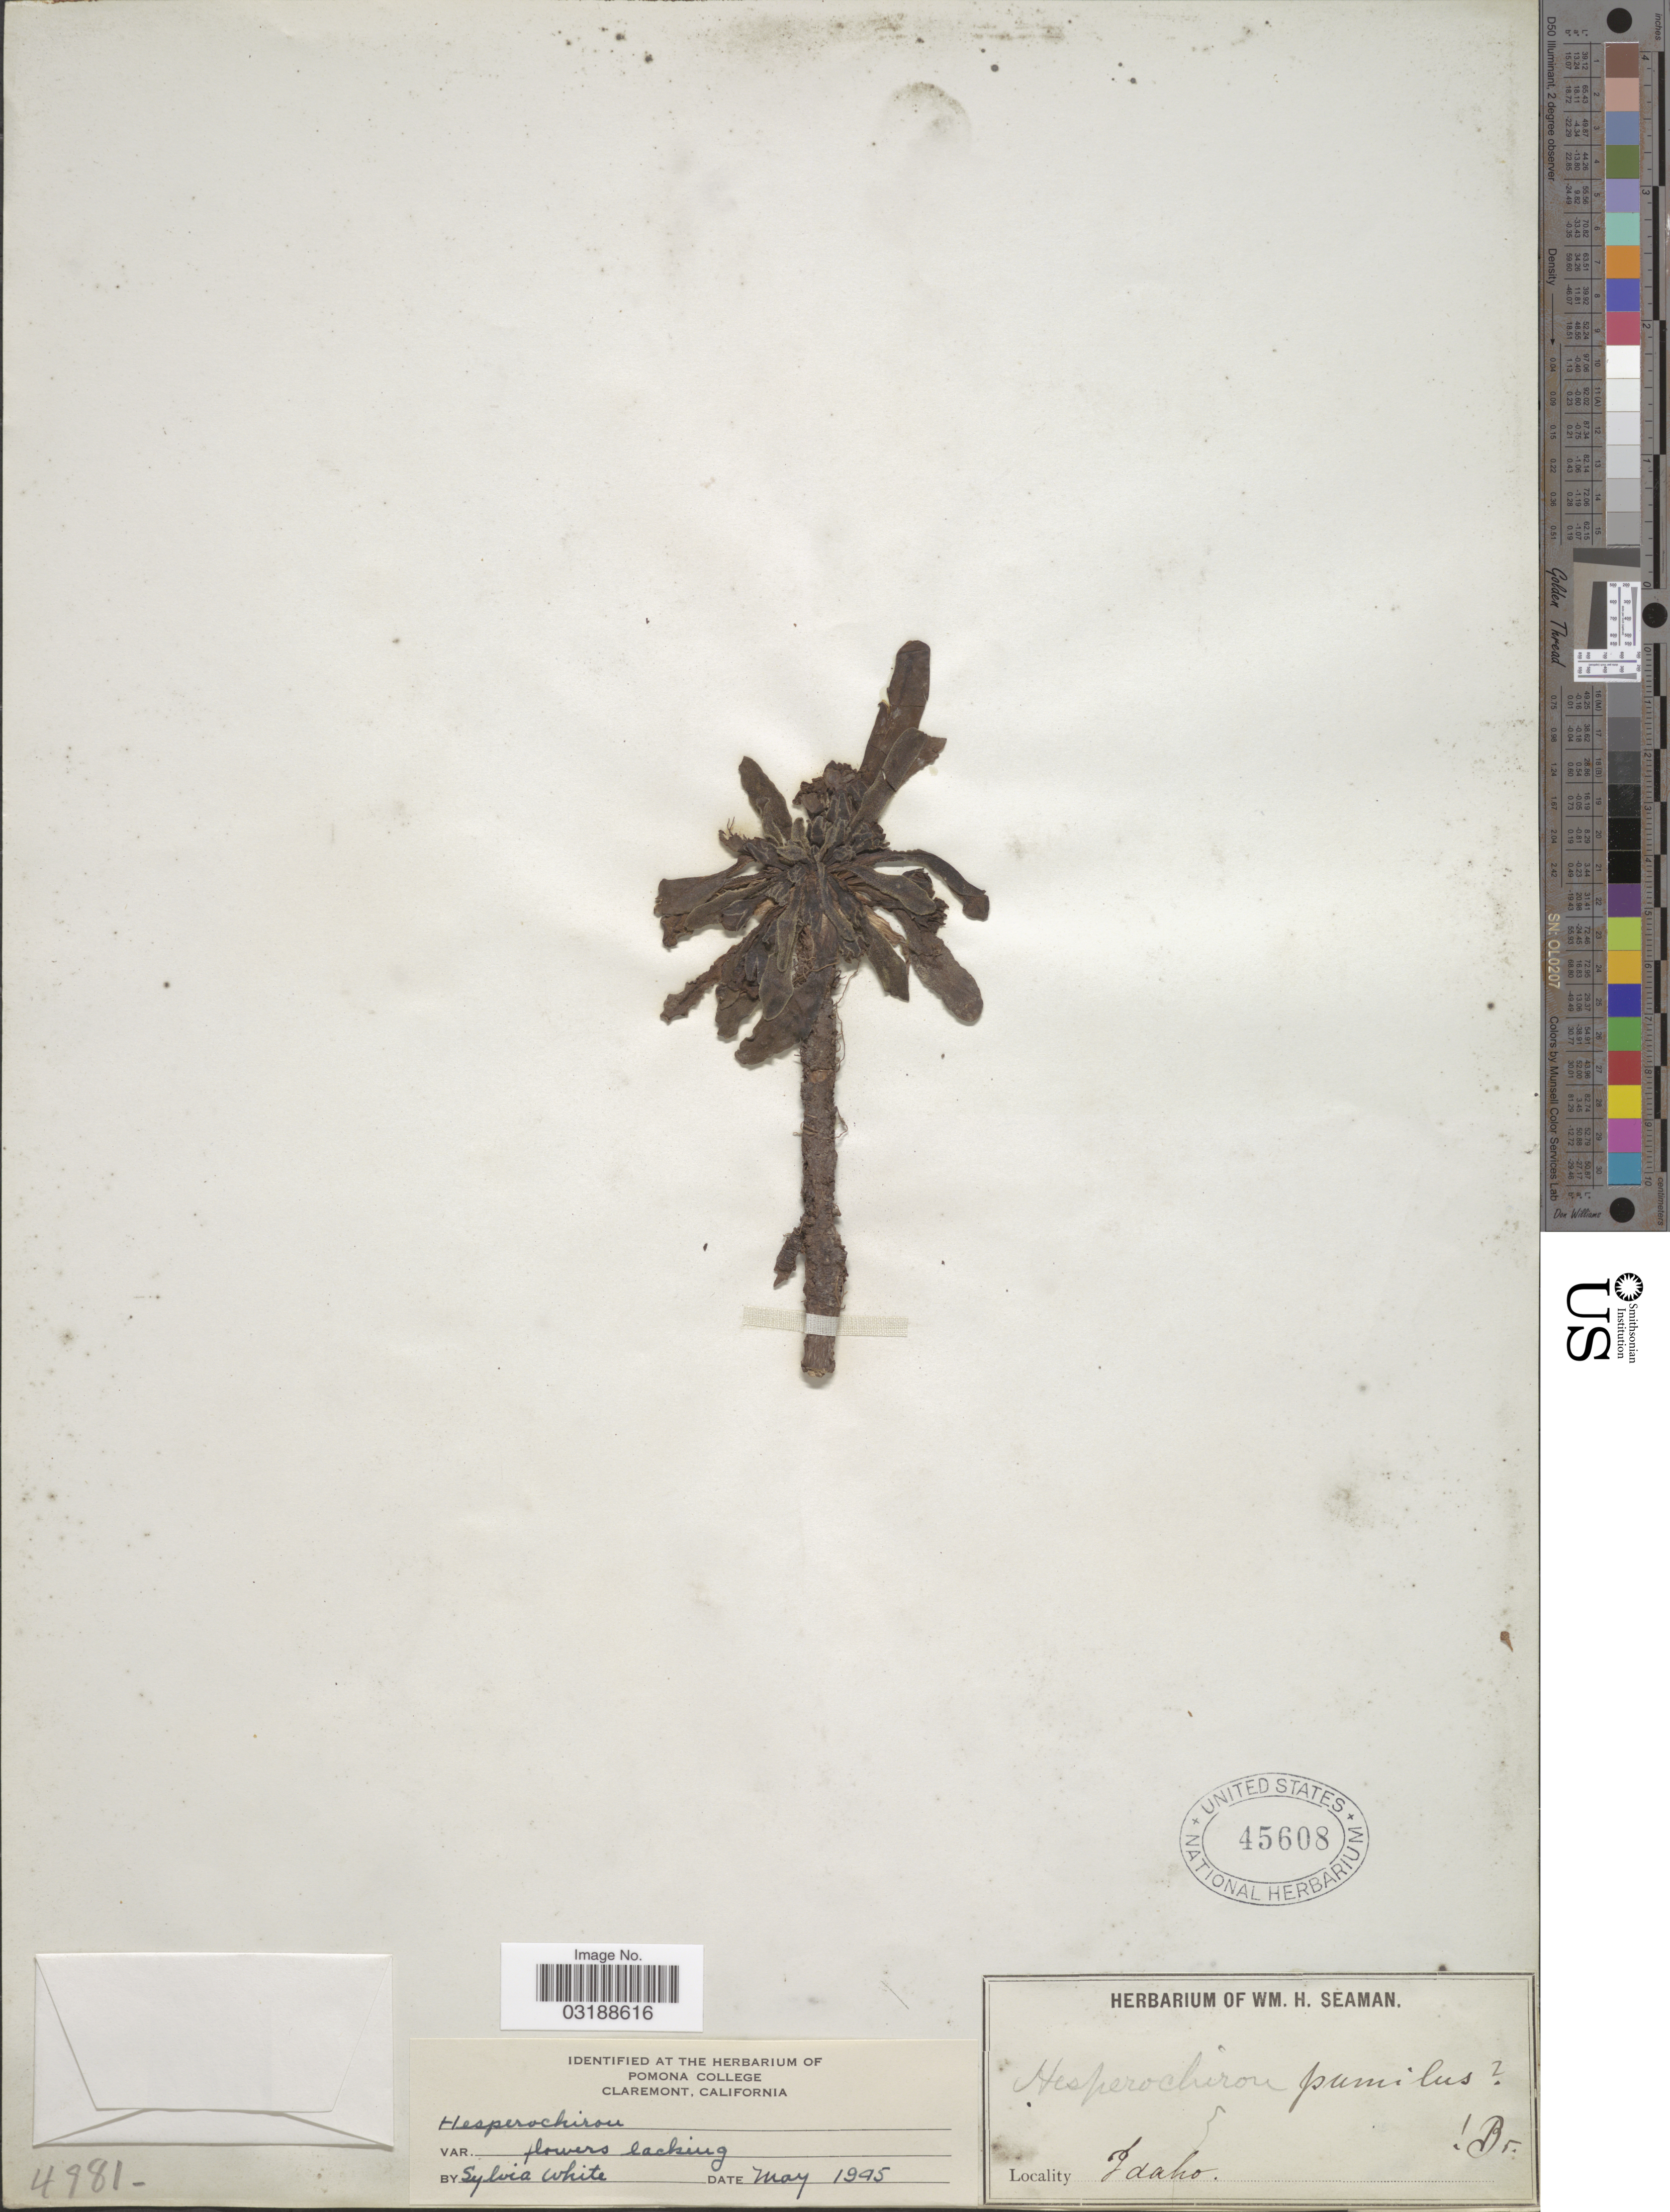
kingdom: Plantae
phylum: Tracheophyta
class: Magnoliopsida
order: Boraginales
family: Hydrophyllaceae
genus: Hesperochiron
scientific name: Hesperochiron sp.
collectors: Ex herb. W. H. Seaman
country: United States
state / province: Idaho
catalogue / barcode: US 45608